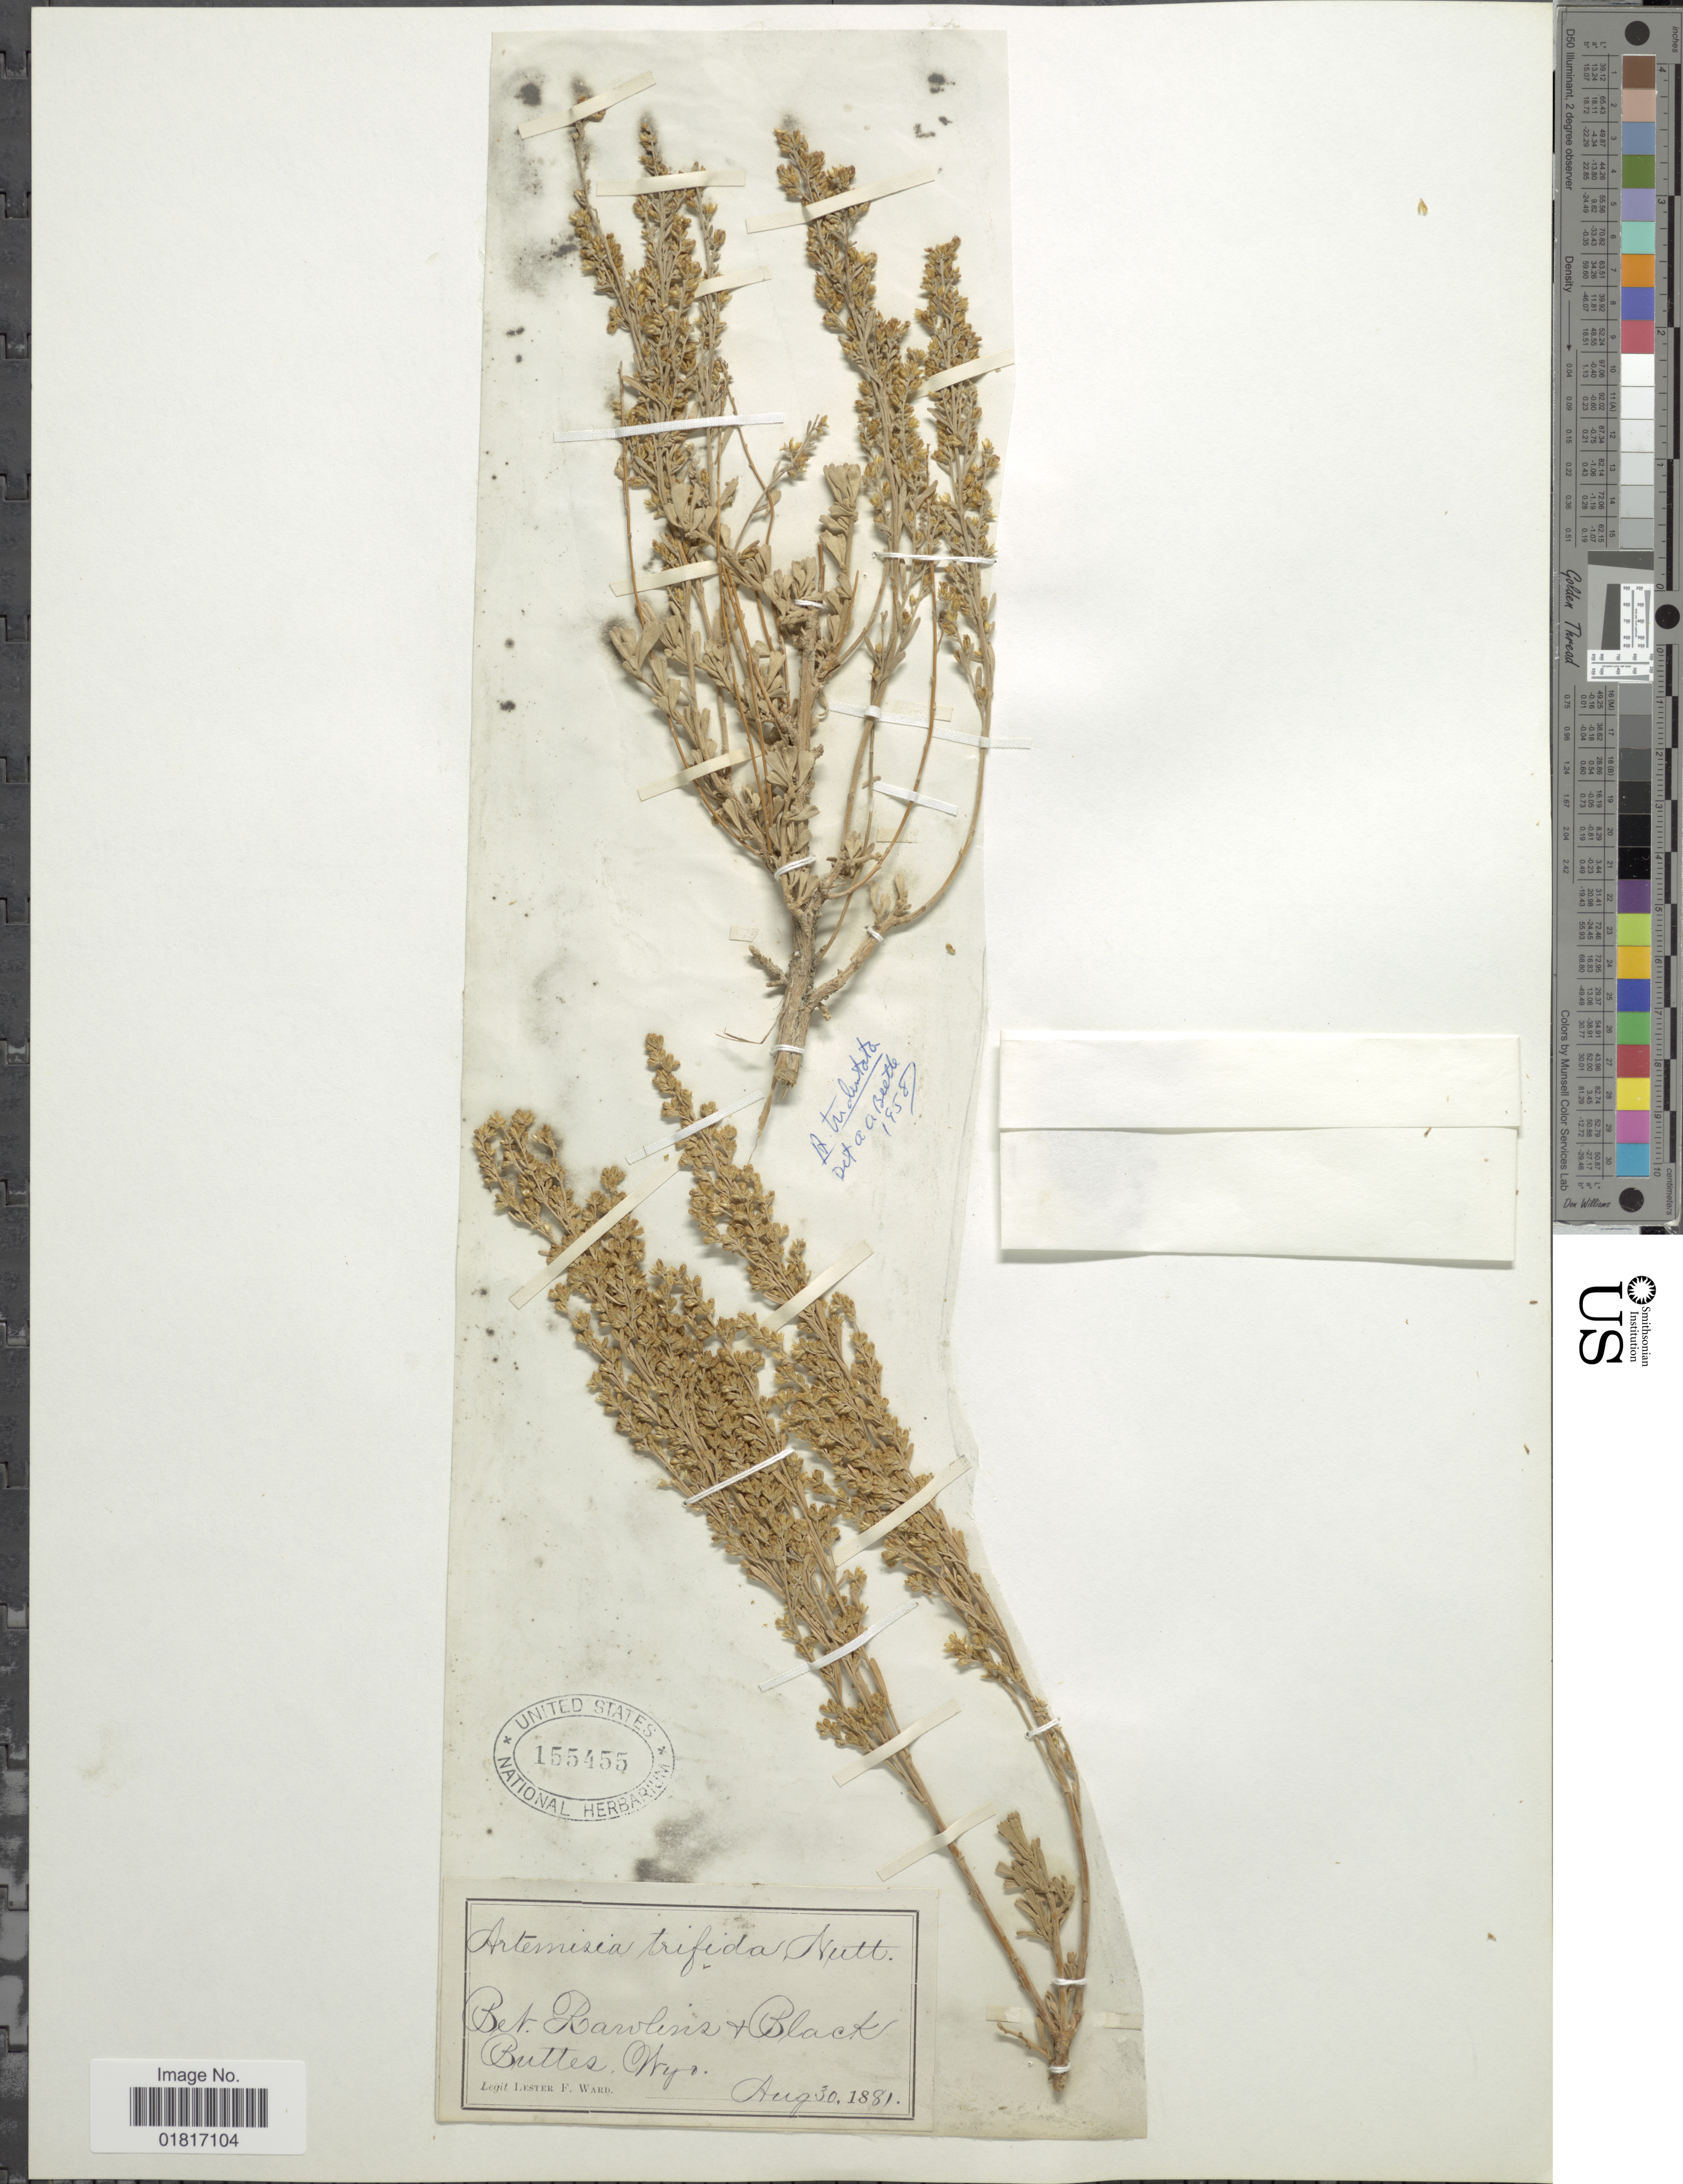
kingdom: Plantae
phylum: Tracheophyta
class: Magnoliopsida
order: Asterales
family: Asteraceae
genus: Artemisia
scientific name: Artemisia tridentata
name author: Nutt.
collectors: L. F. Ward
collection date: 1881-08-30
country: United States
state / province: Wyoming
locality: Bet. Rawlins & Black Buttes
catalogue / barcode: US 155455